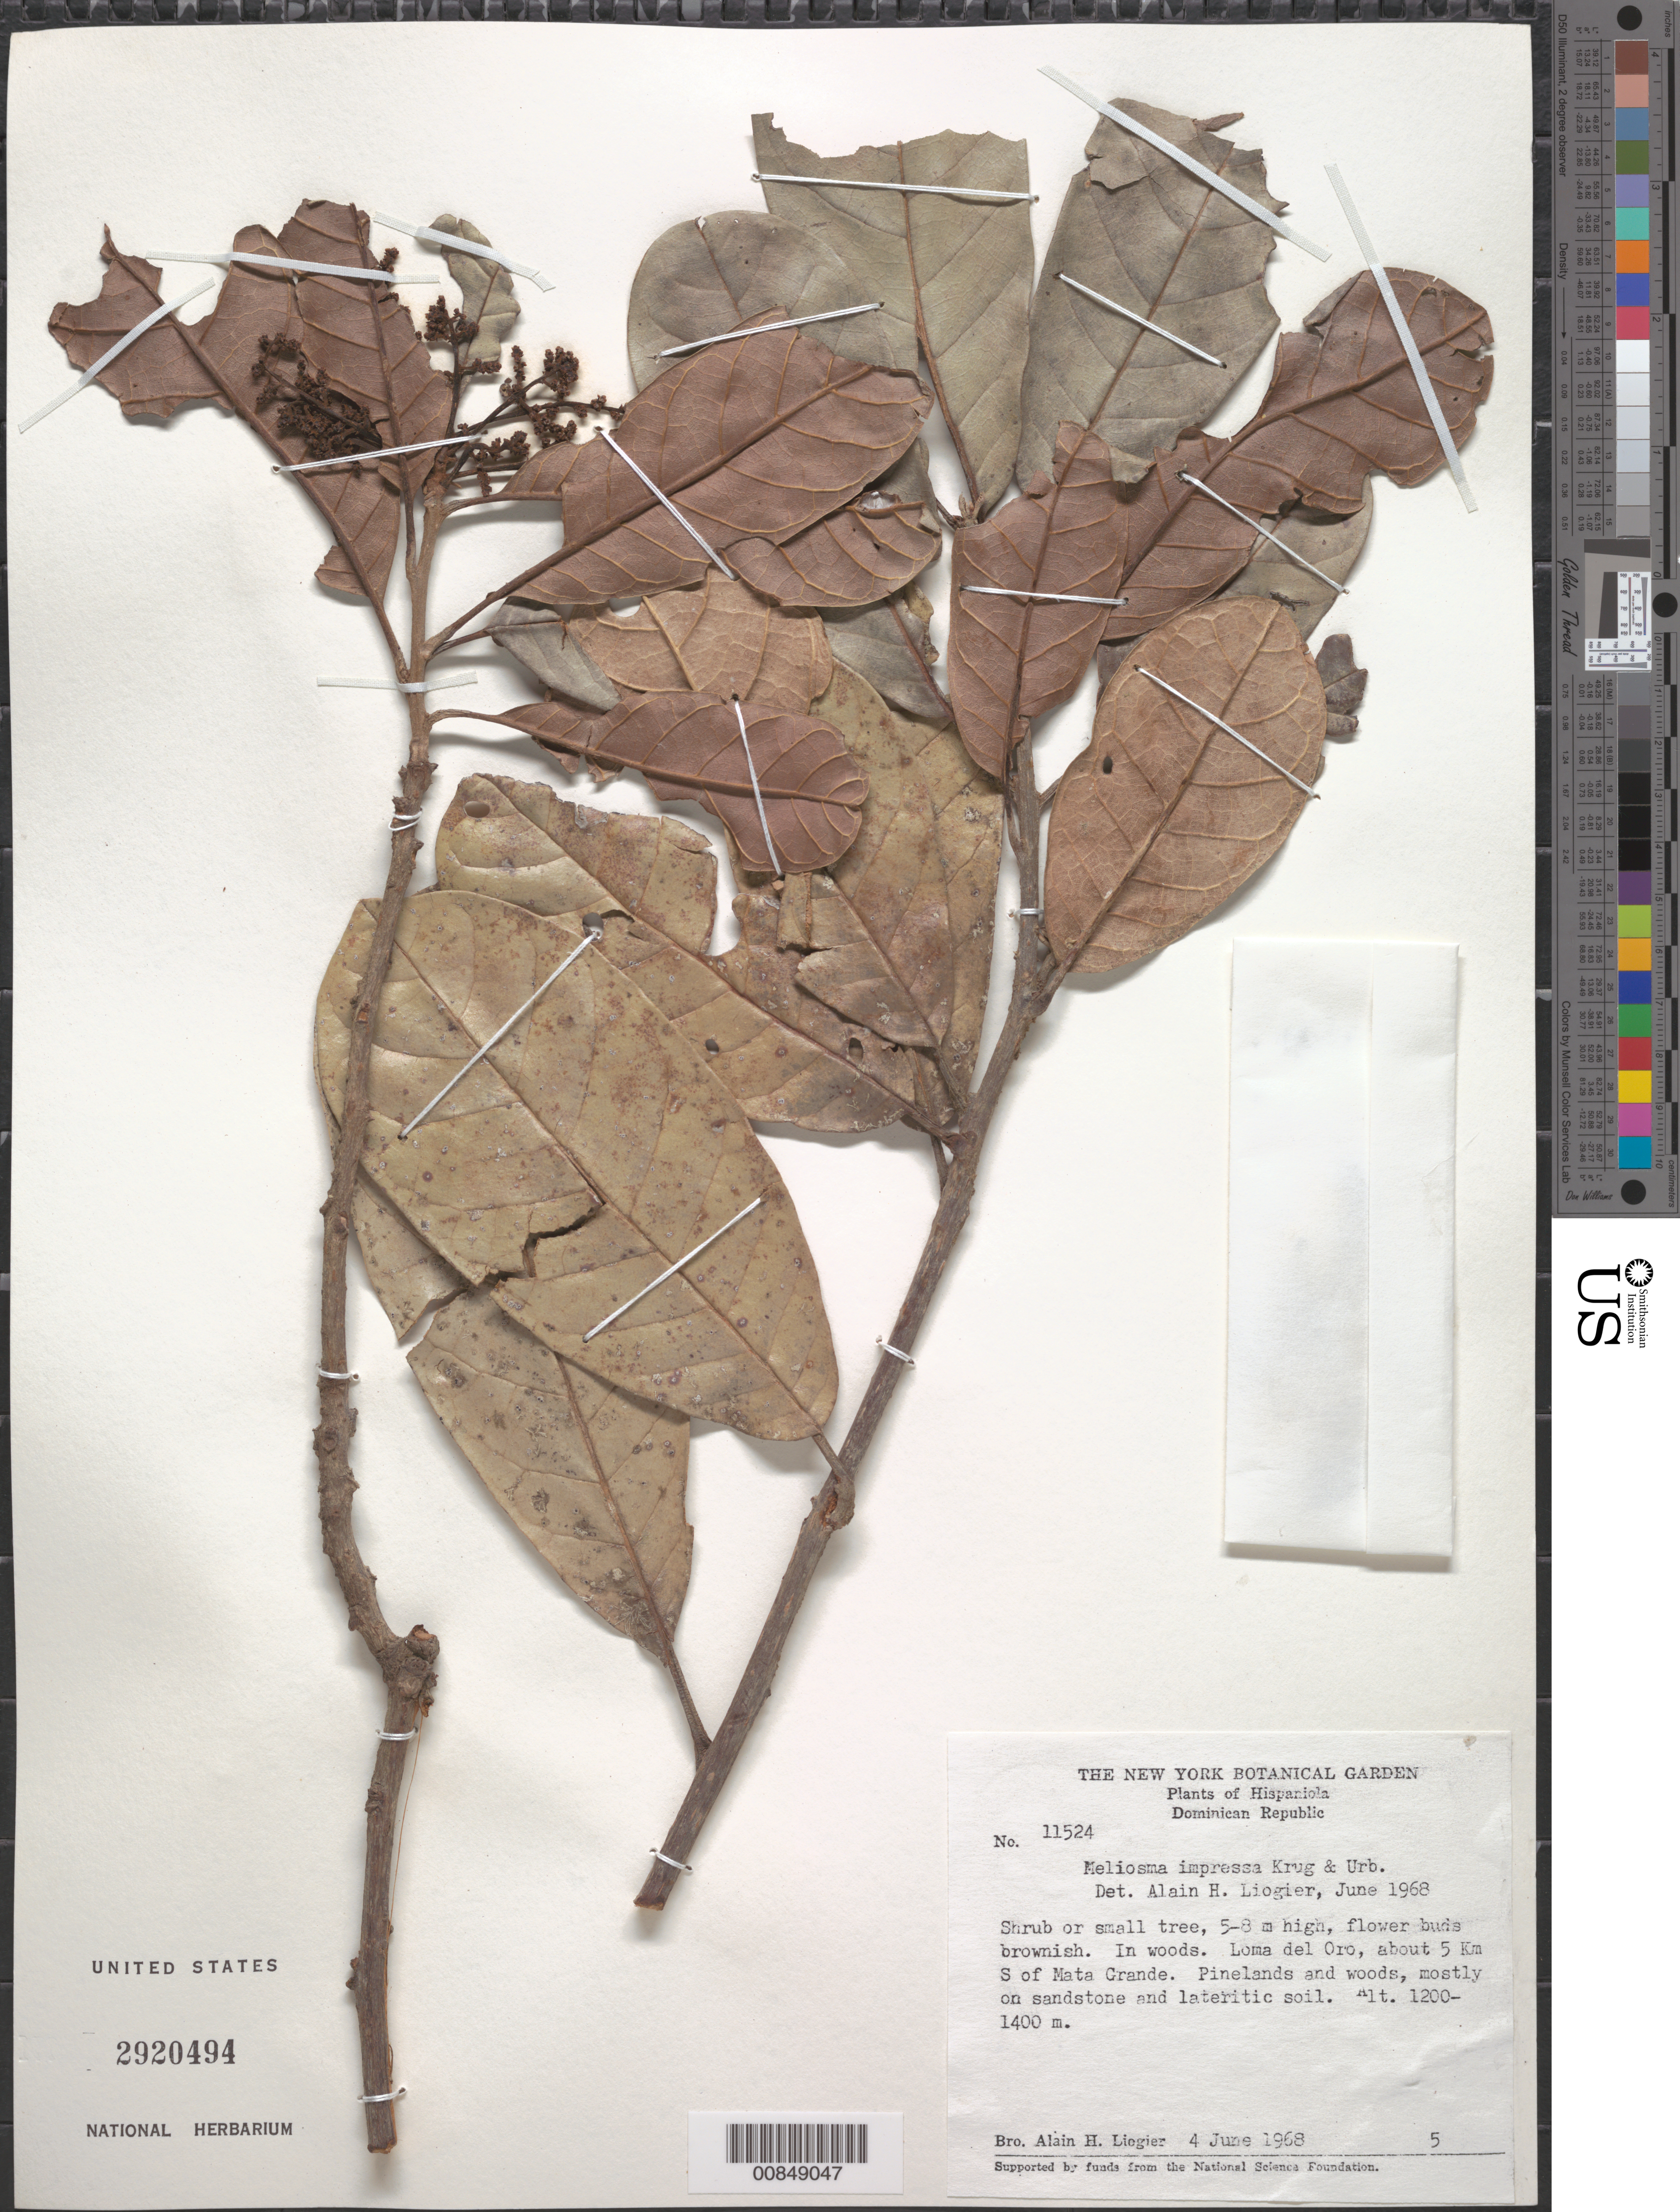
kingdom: Plantae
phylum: Tracheophyta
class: Magnoliopsida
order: Proteales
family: Sabiaceae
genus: Meliosma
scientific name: Meliosma impressa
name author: Krug & Urb.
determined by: Liogier, Alain H.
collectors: A. H. Liogier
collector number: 11524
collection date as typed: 04 Jun 1968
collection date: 1968-06-04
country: Dominican Republic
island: Hispaniola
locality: Loma del Oro, about 5 km S of Mata Grande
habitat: In woods and pinelands, mostly on sandstone and lateritic soil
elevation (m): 1200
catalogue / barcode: US 2920494